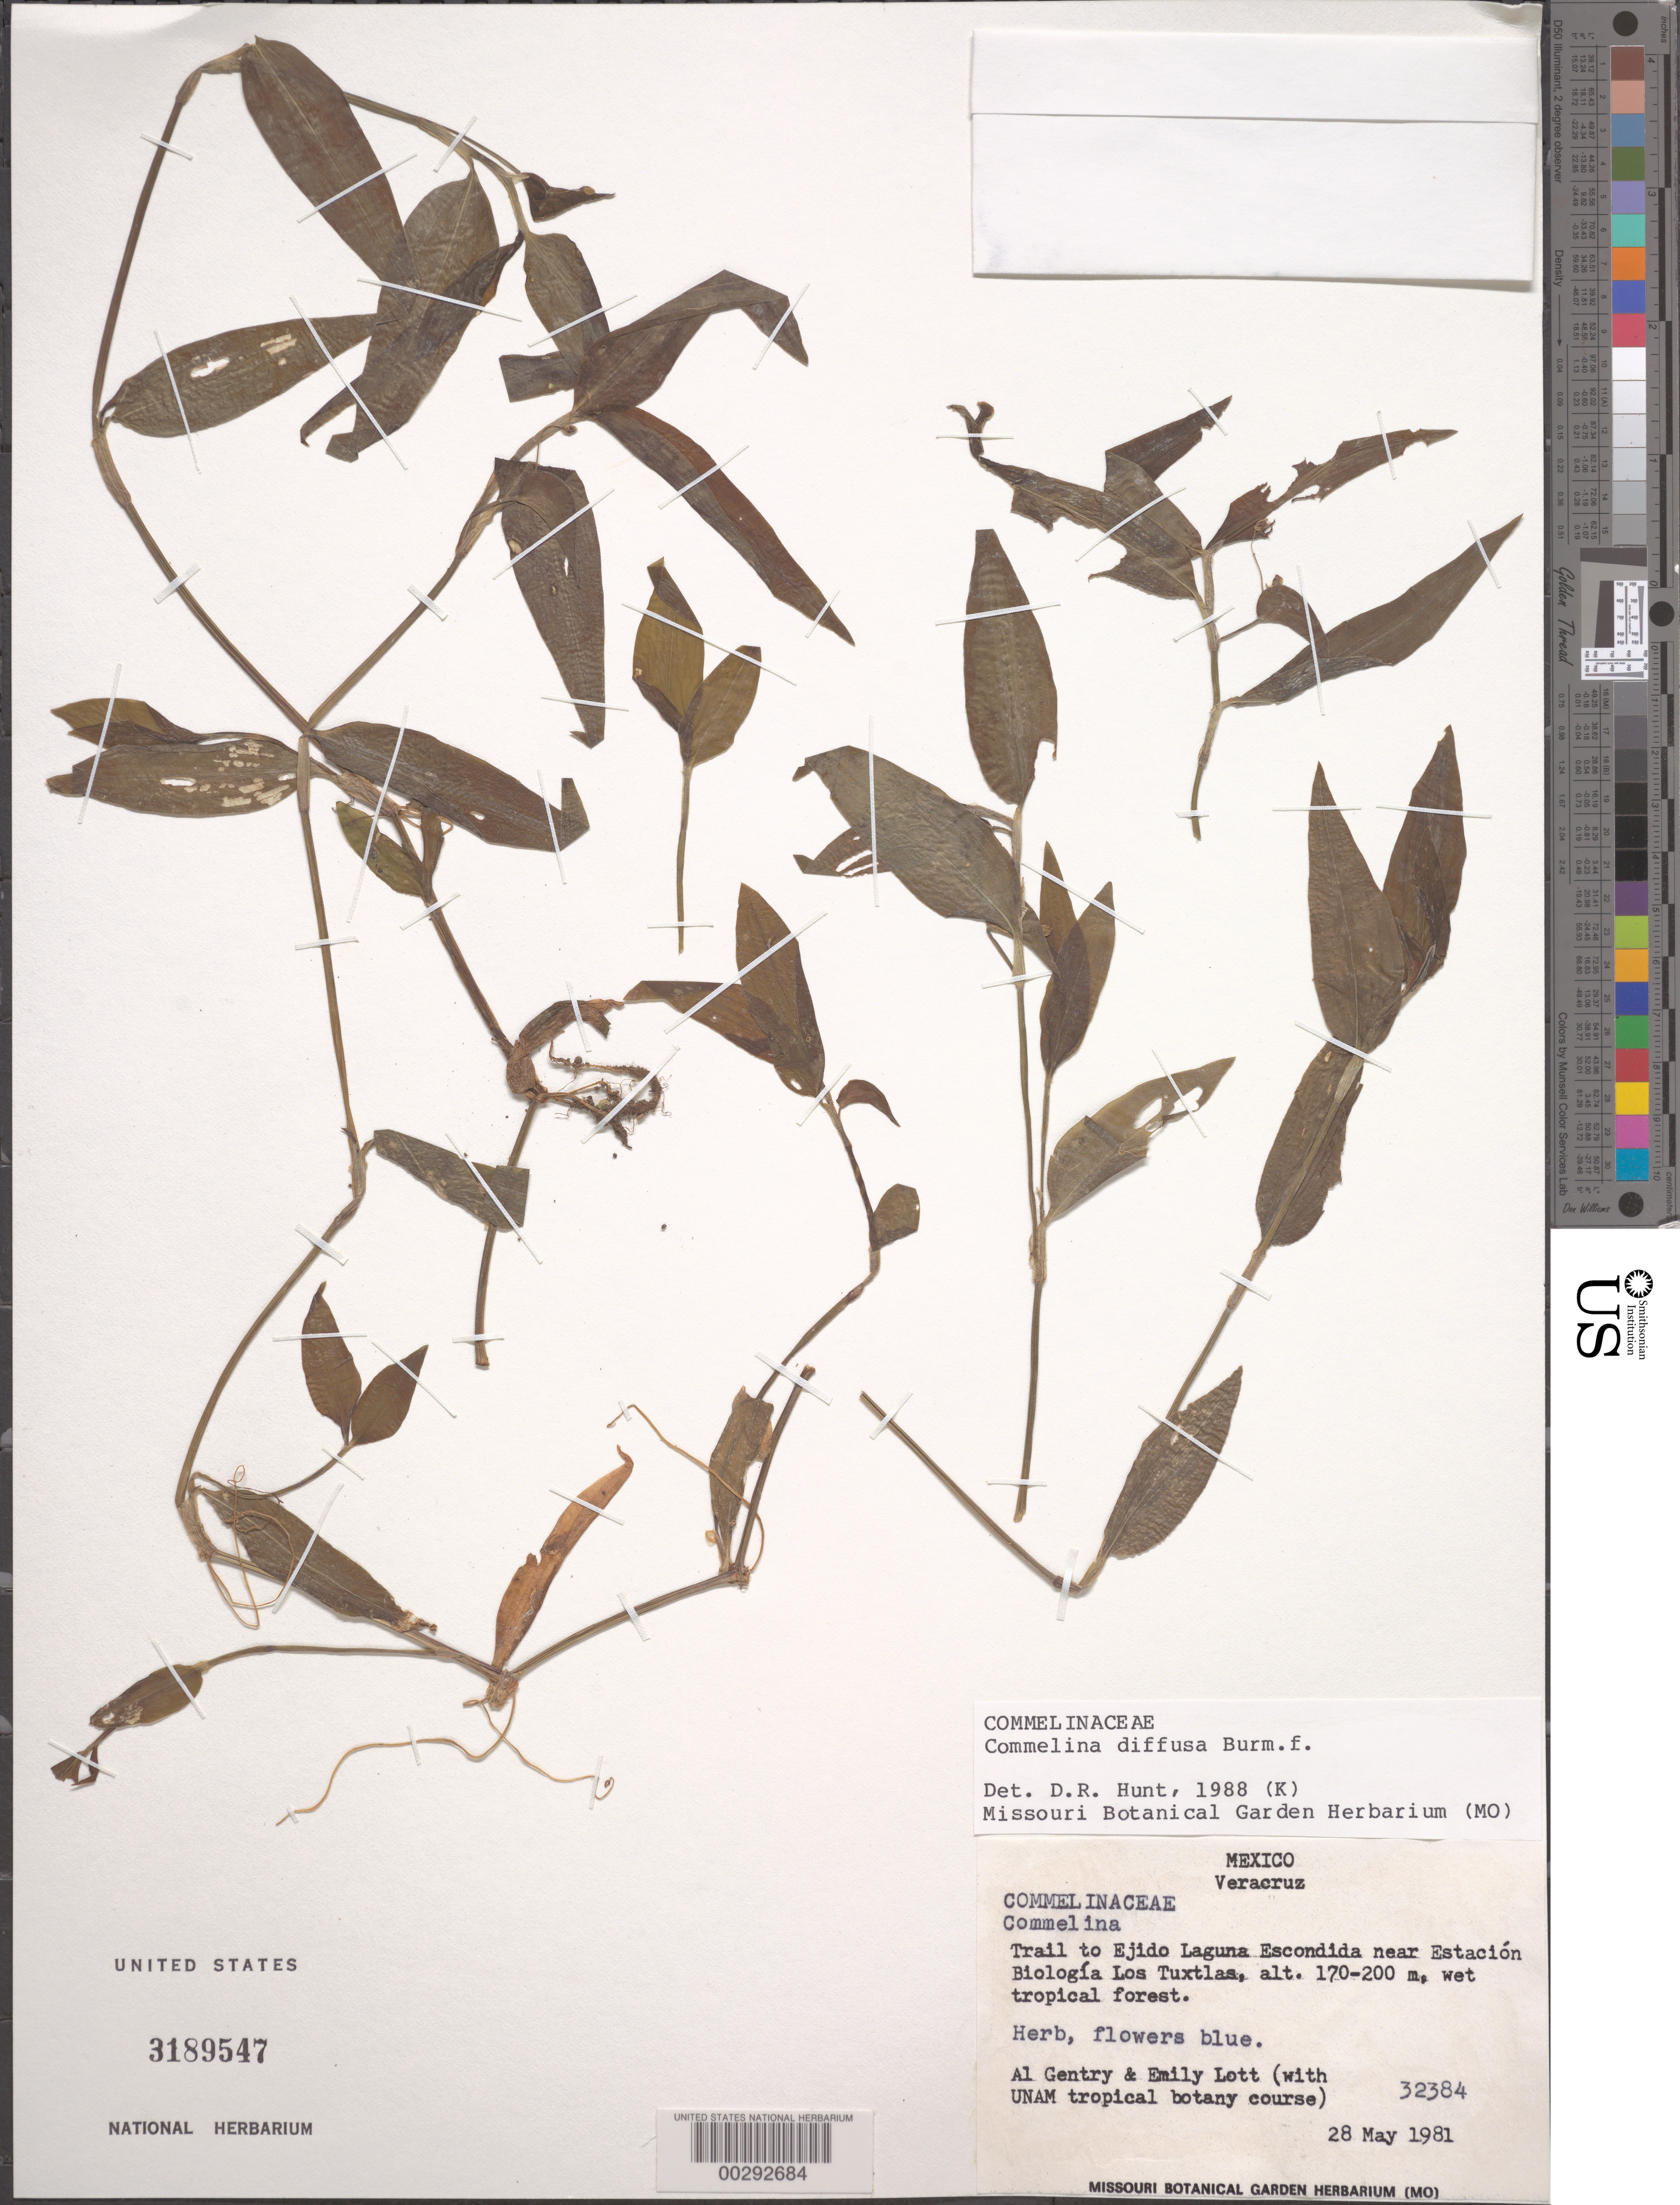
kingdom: Plantae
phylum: Tracheophyta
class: Liliopsida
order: Commelinales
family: Commelinaceae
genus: Commelina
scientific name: Commelina diffusa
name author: Burm. f.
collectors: A. H. Gentry & E. J. Lott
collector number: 32384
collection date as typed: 28 May 1981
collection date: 1981-05-28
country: Mexico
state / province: Veracruz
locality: Trail to ejido laguna escondida near estacion biologia los tuxtlas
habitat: Wet tropical forest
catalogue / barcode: US 3189547